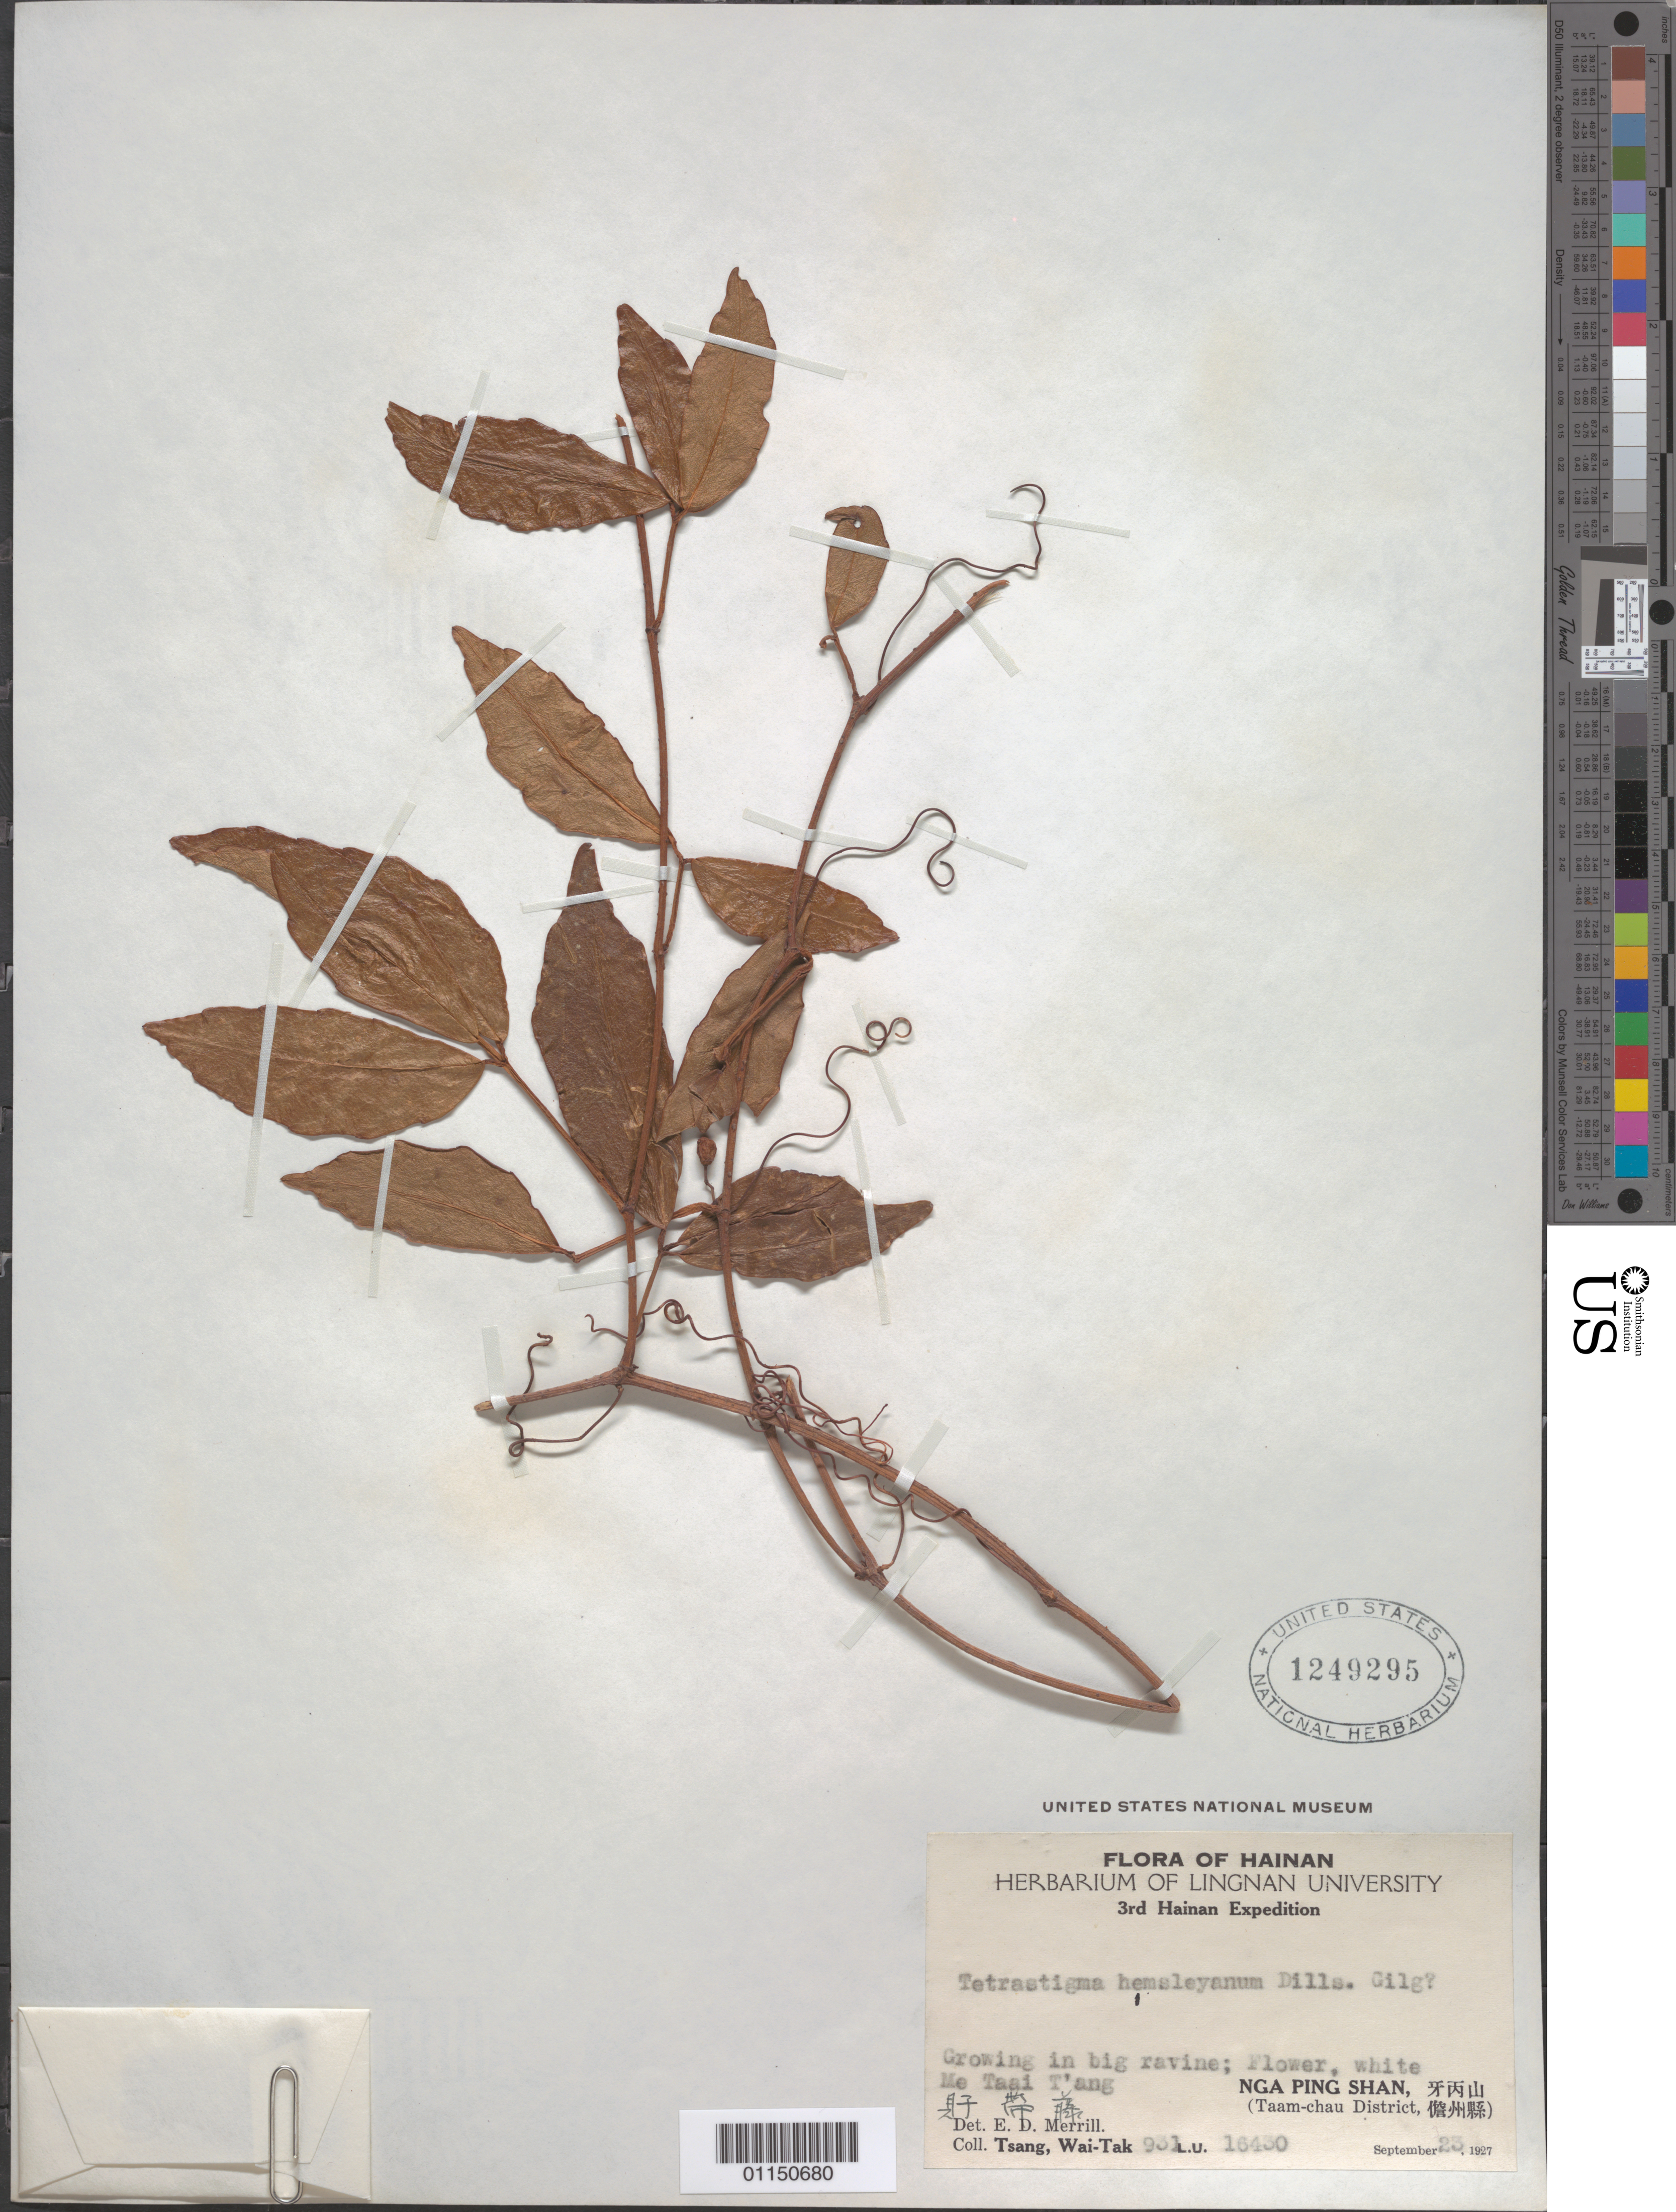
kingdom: Plantae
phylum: Tracheophyta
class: Magnoliopsida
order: Vitales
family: Vitaceae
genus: Tetrastigma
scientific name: Tetrastigma hemsleyanum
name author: Diels & Gilg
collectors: W. T. Tsang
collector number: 931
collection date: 1927-09-23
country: China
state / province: Hainan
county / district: Taam Chau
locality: Nga Ping Shan.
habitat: Growing in big ravine.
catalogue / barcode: US 1249295